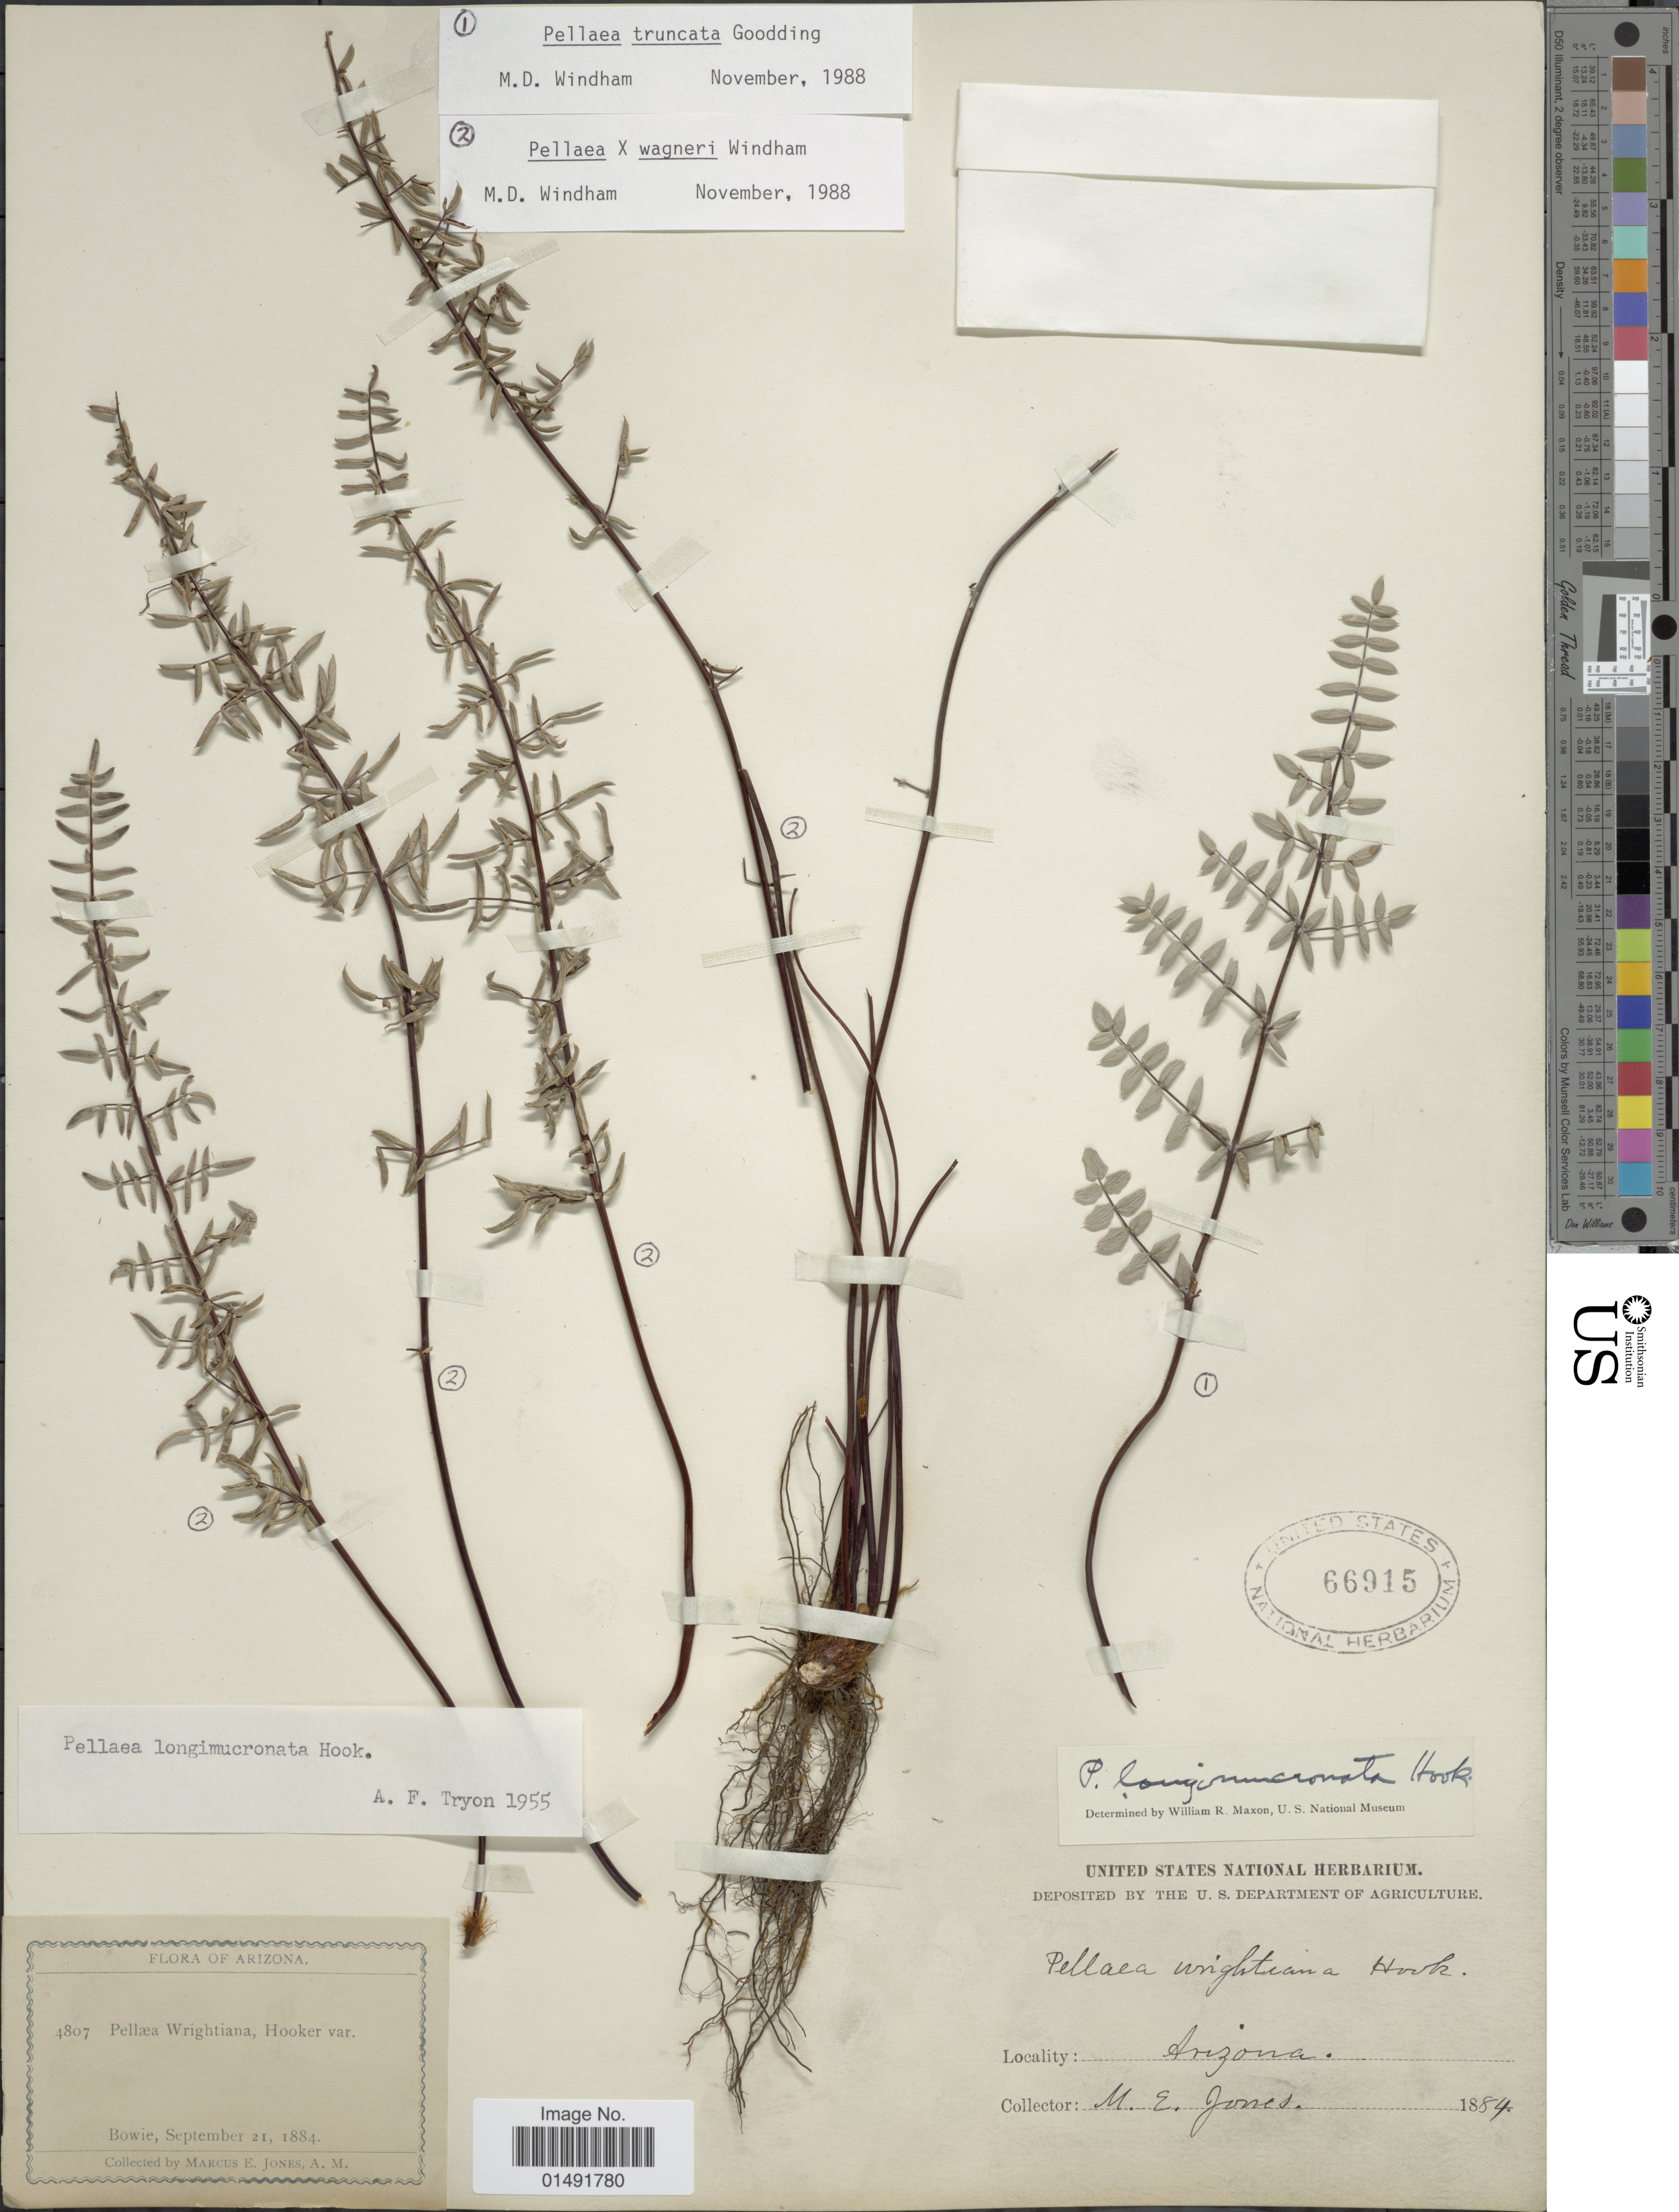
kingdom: Plantae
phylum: Tracheophyta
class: Polypodiopsida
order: Polypodiales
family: Pteridaceae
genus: Pellaea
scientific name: Pellaea x wagneri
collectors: M. E. Jones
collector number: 4807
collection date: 1884-09-21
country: United States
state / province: Arizona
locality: Bowie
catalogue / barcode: US 66915